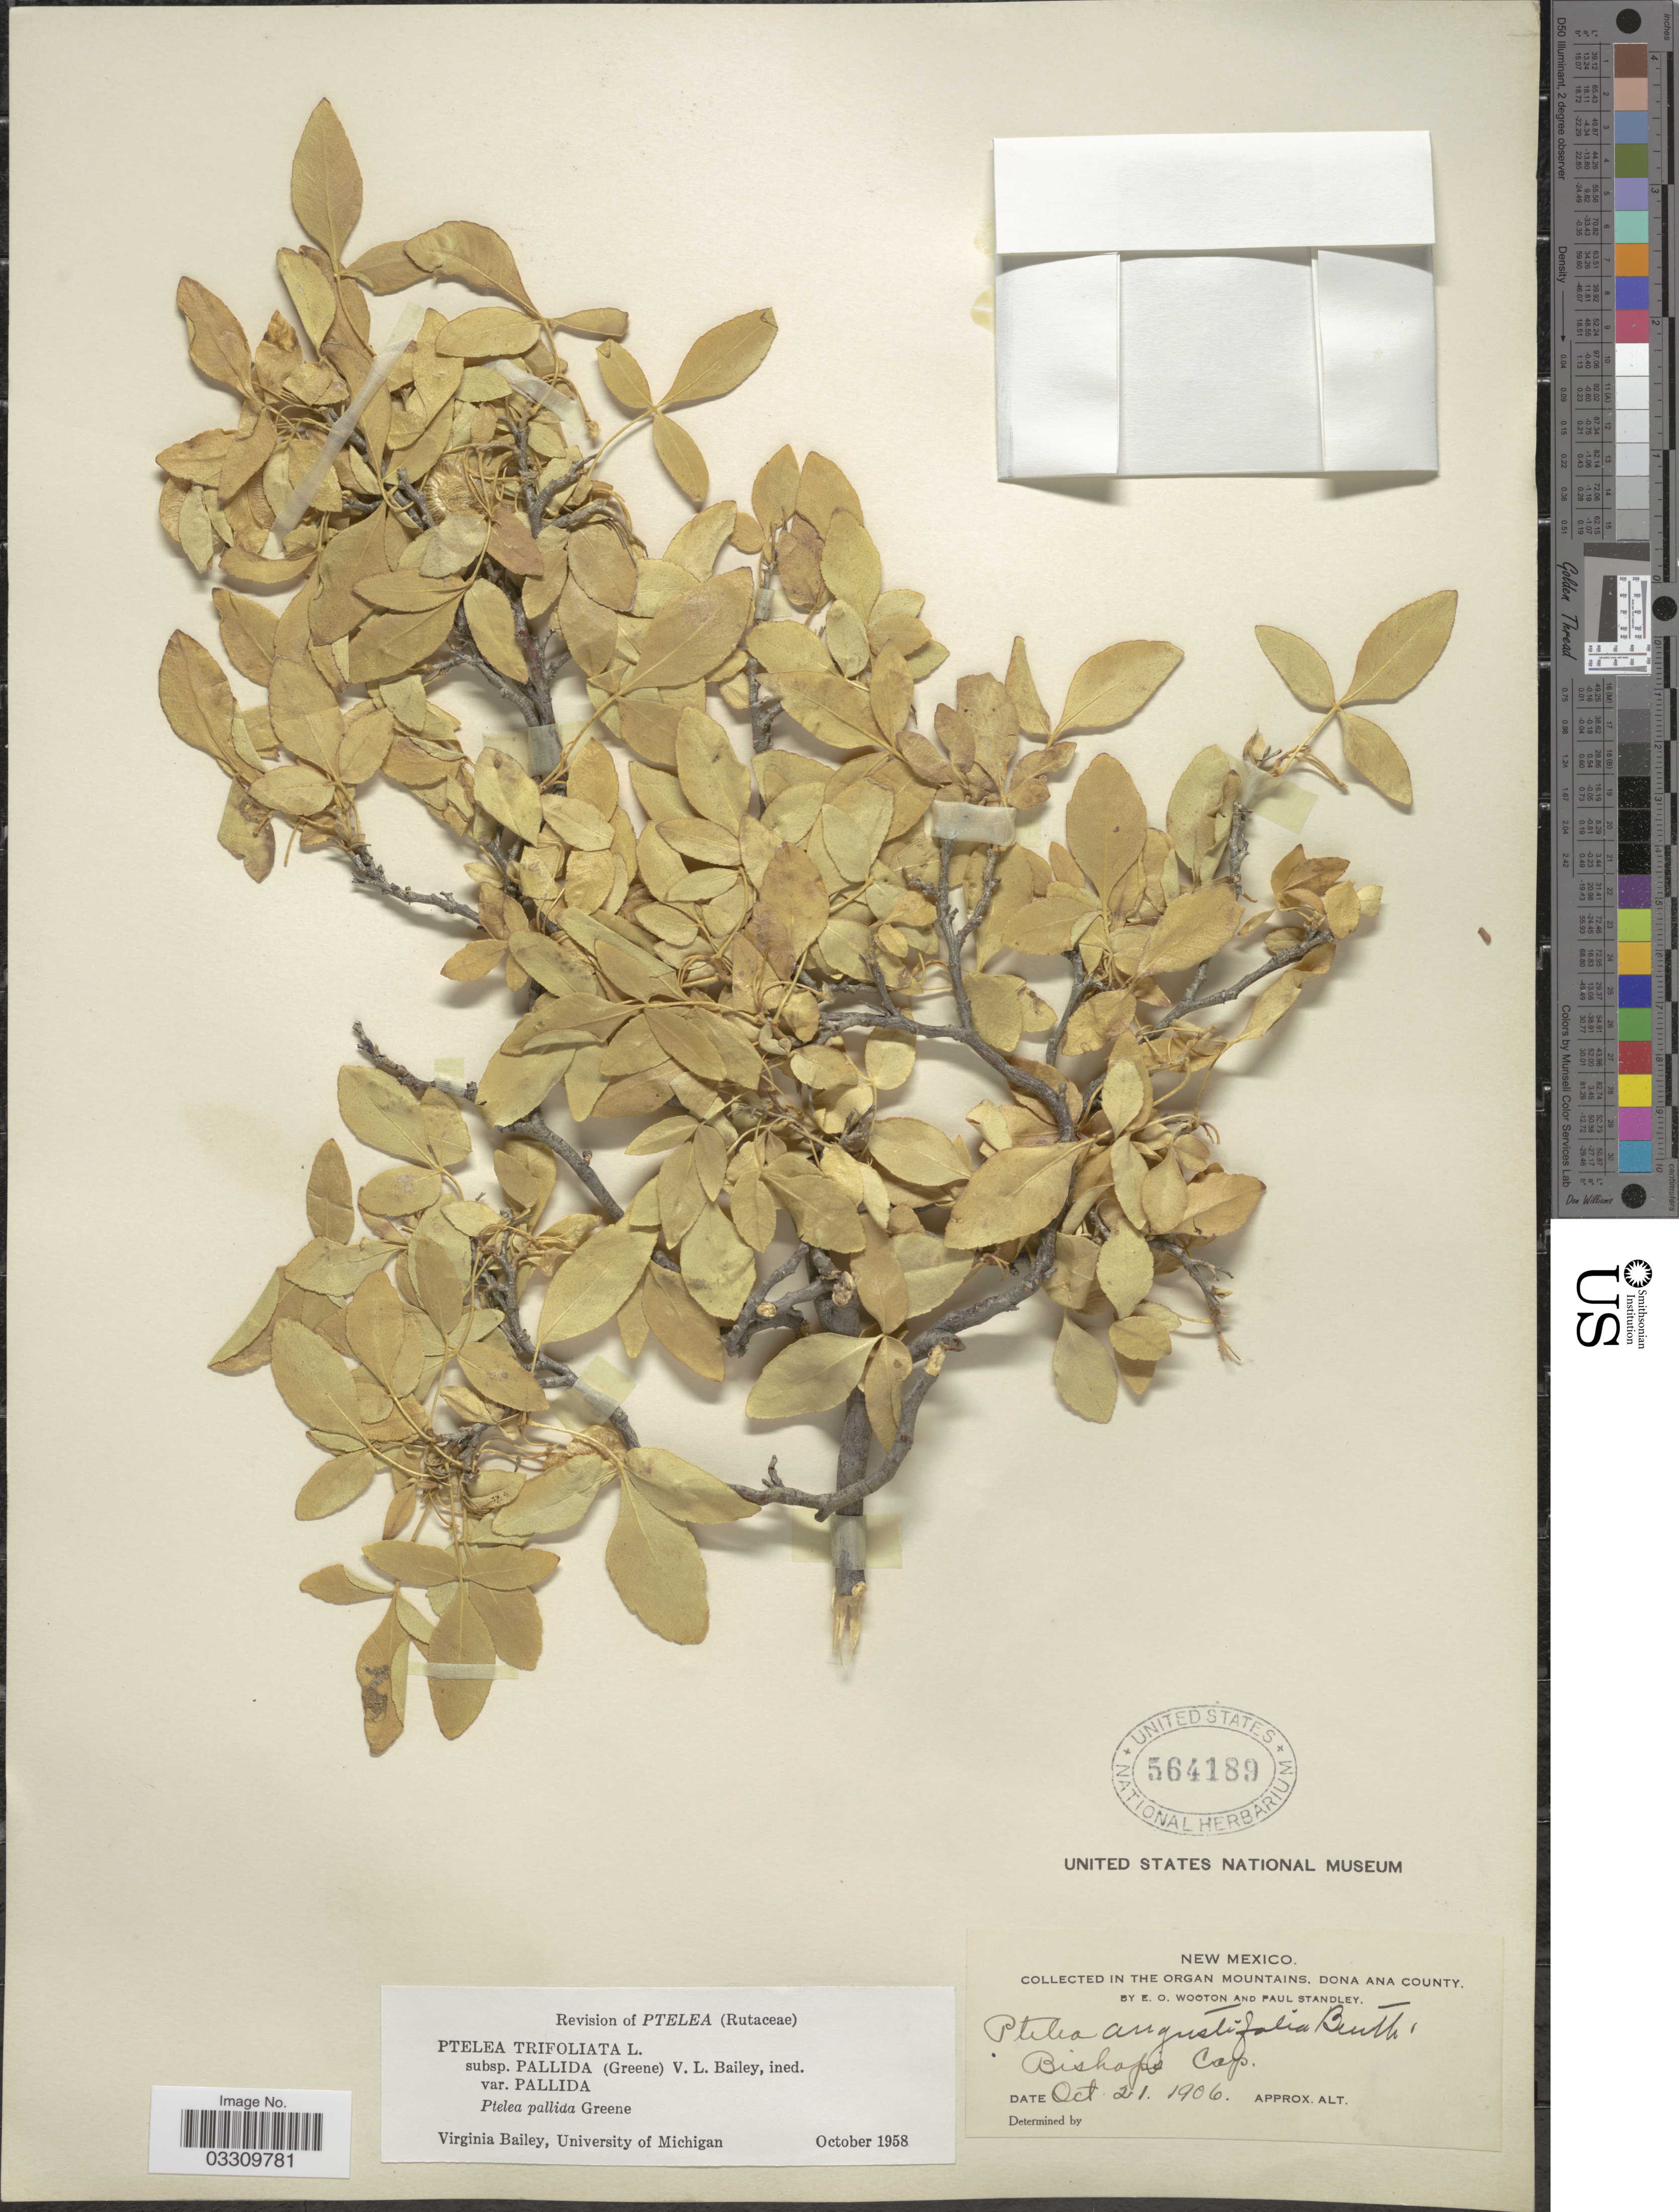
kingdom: Plantae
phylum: Tracheophyta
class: Magnoliopsida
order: Sapindales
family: Rutaceae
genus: Ptelea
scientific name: Ptelea trifoliata subsp. pallida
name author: (Greene) V. L. Bailey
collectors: E. O. Wooton & P. C. Standley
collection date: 1906-10-21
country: United States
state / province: New Mexico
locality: The Organ Mountains, Dona Ana County. Bishops Cap.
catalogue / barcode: US 564189